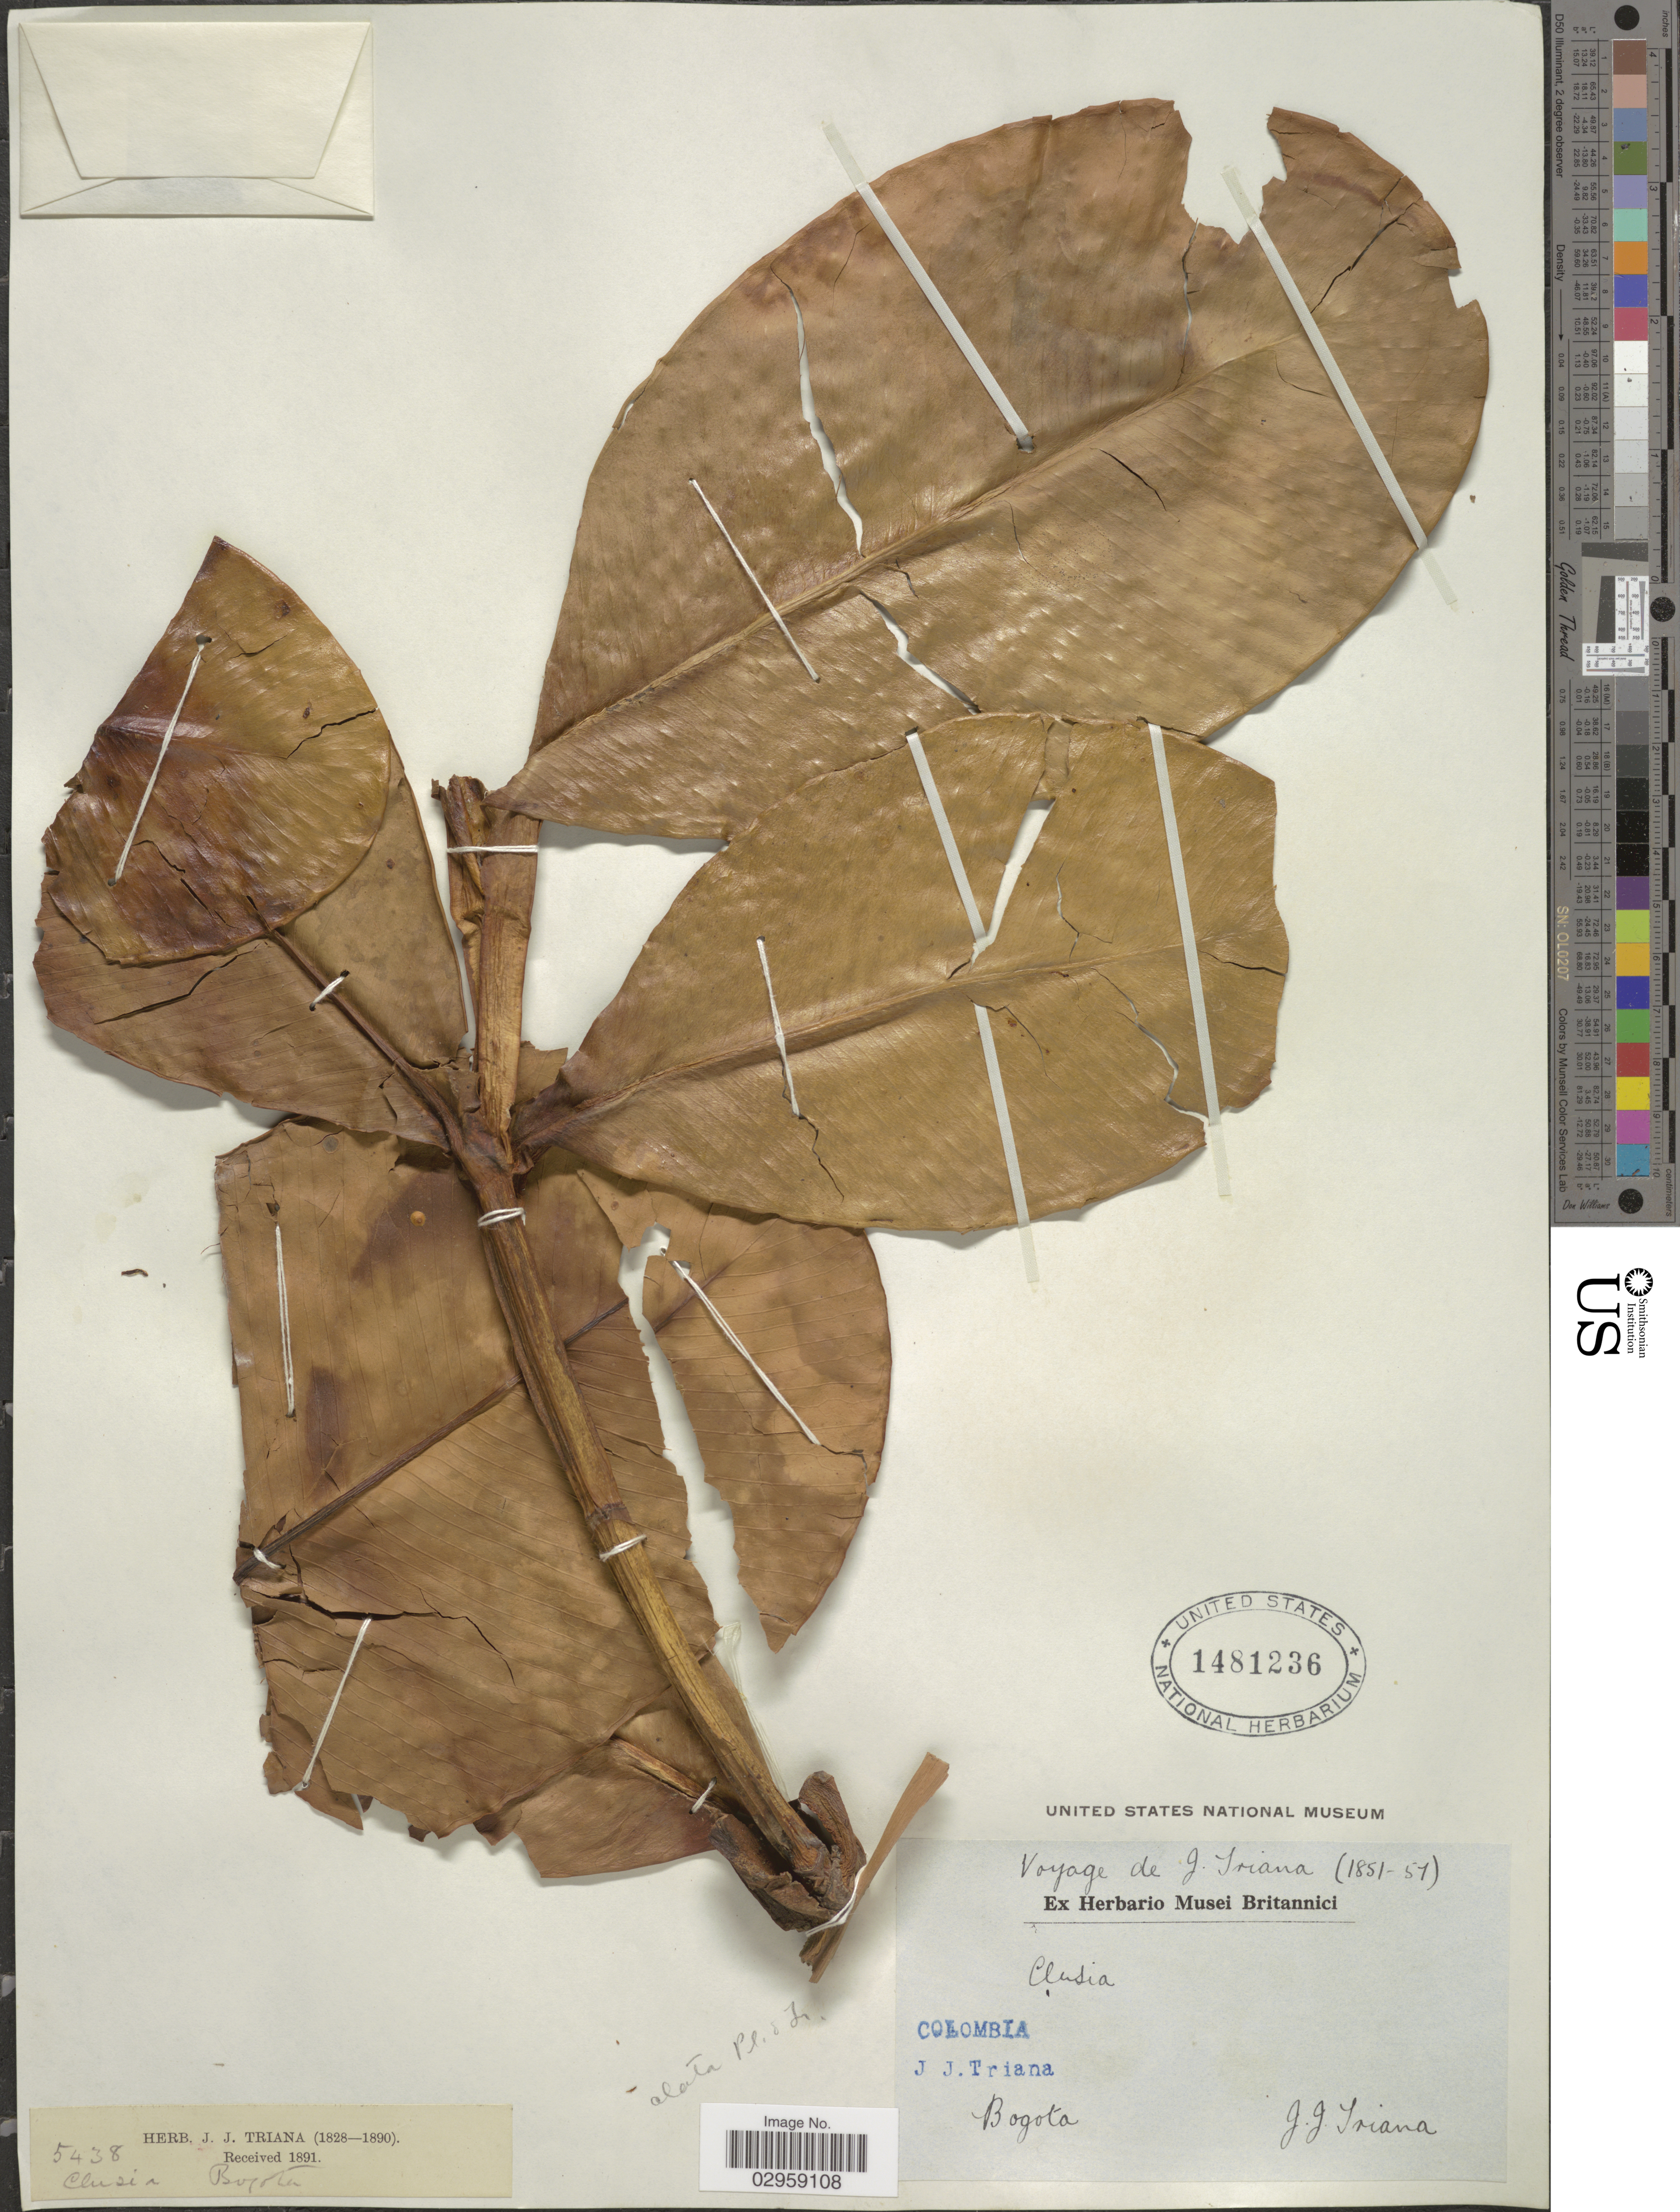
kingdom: Plantae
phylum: Tracheophyta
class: Magnoliopsida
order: Malpighiales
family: Clusiaceae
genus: Clusia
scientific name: Clusia alata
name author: Triana & Planch.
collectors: J. J. Triana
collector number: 5438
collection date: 1851/1857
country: Colombia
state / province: Bogota D.C.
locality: Bogota.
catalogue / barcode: US 1481236